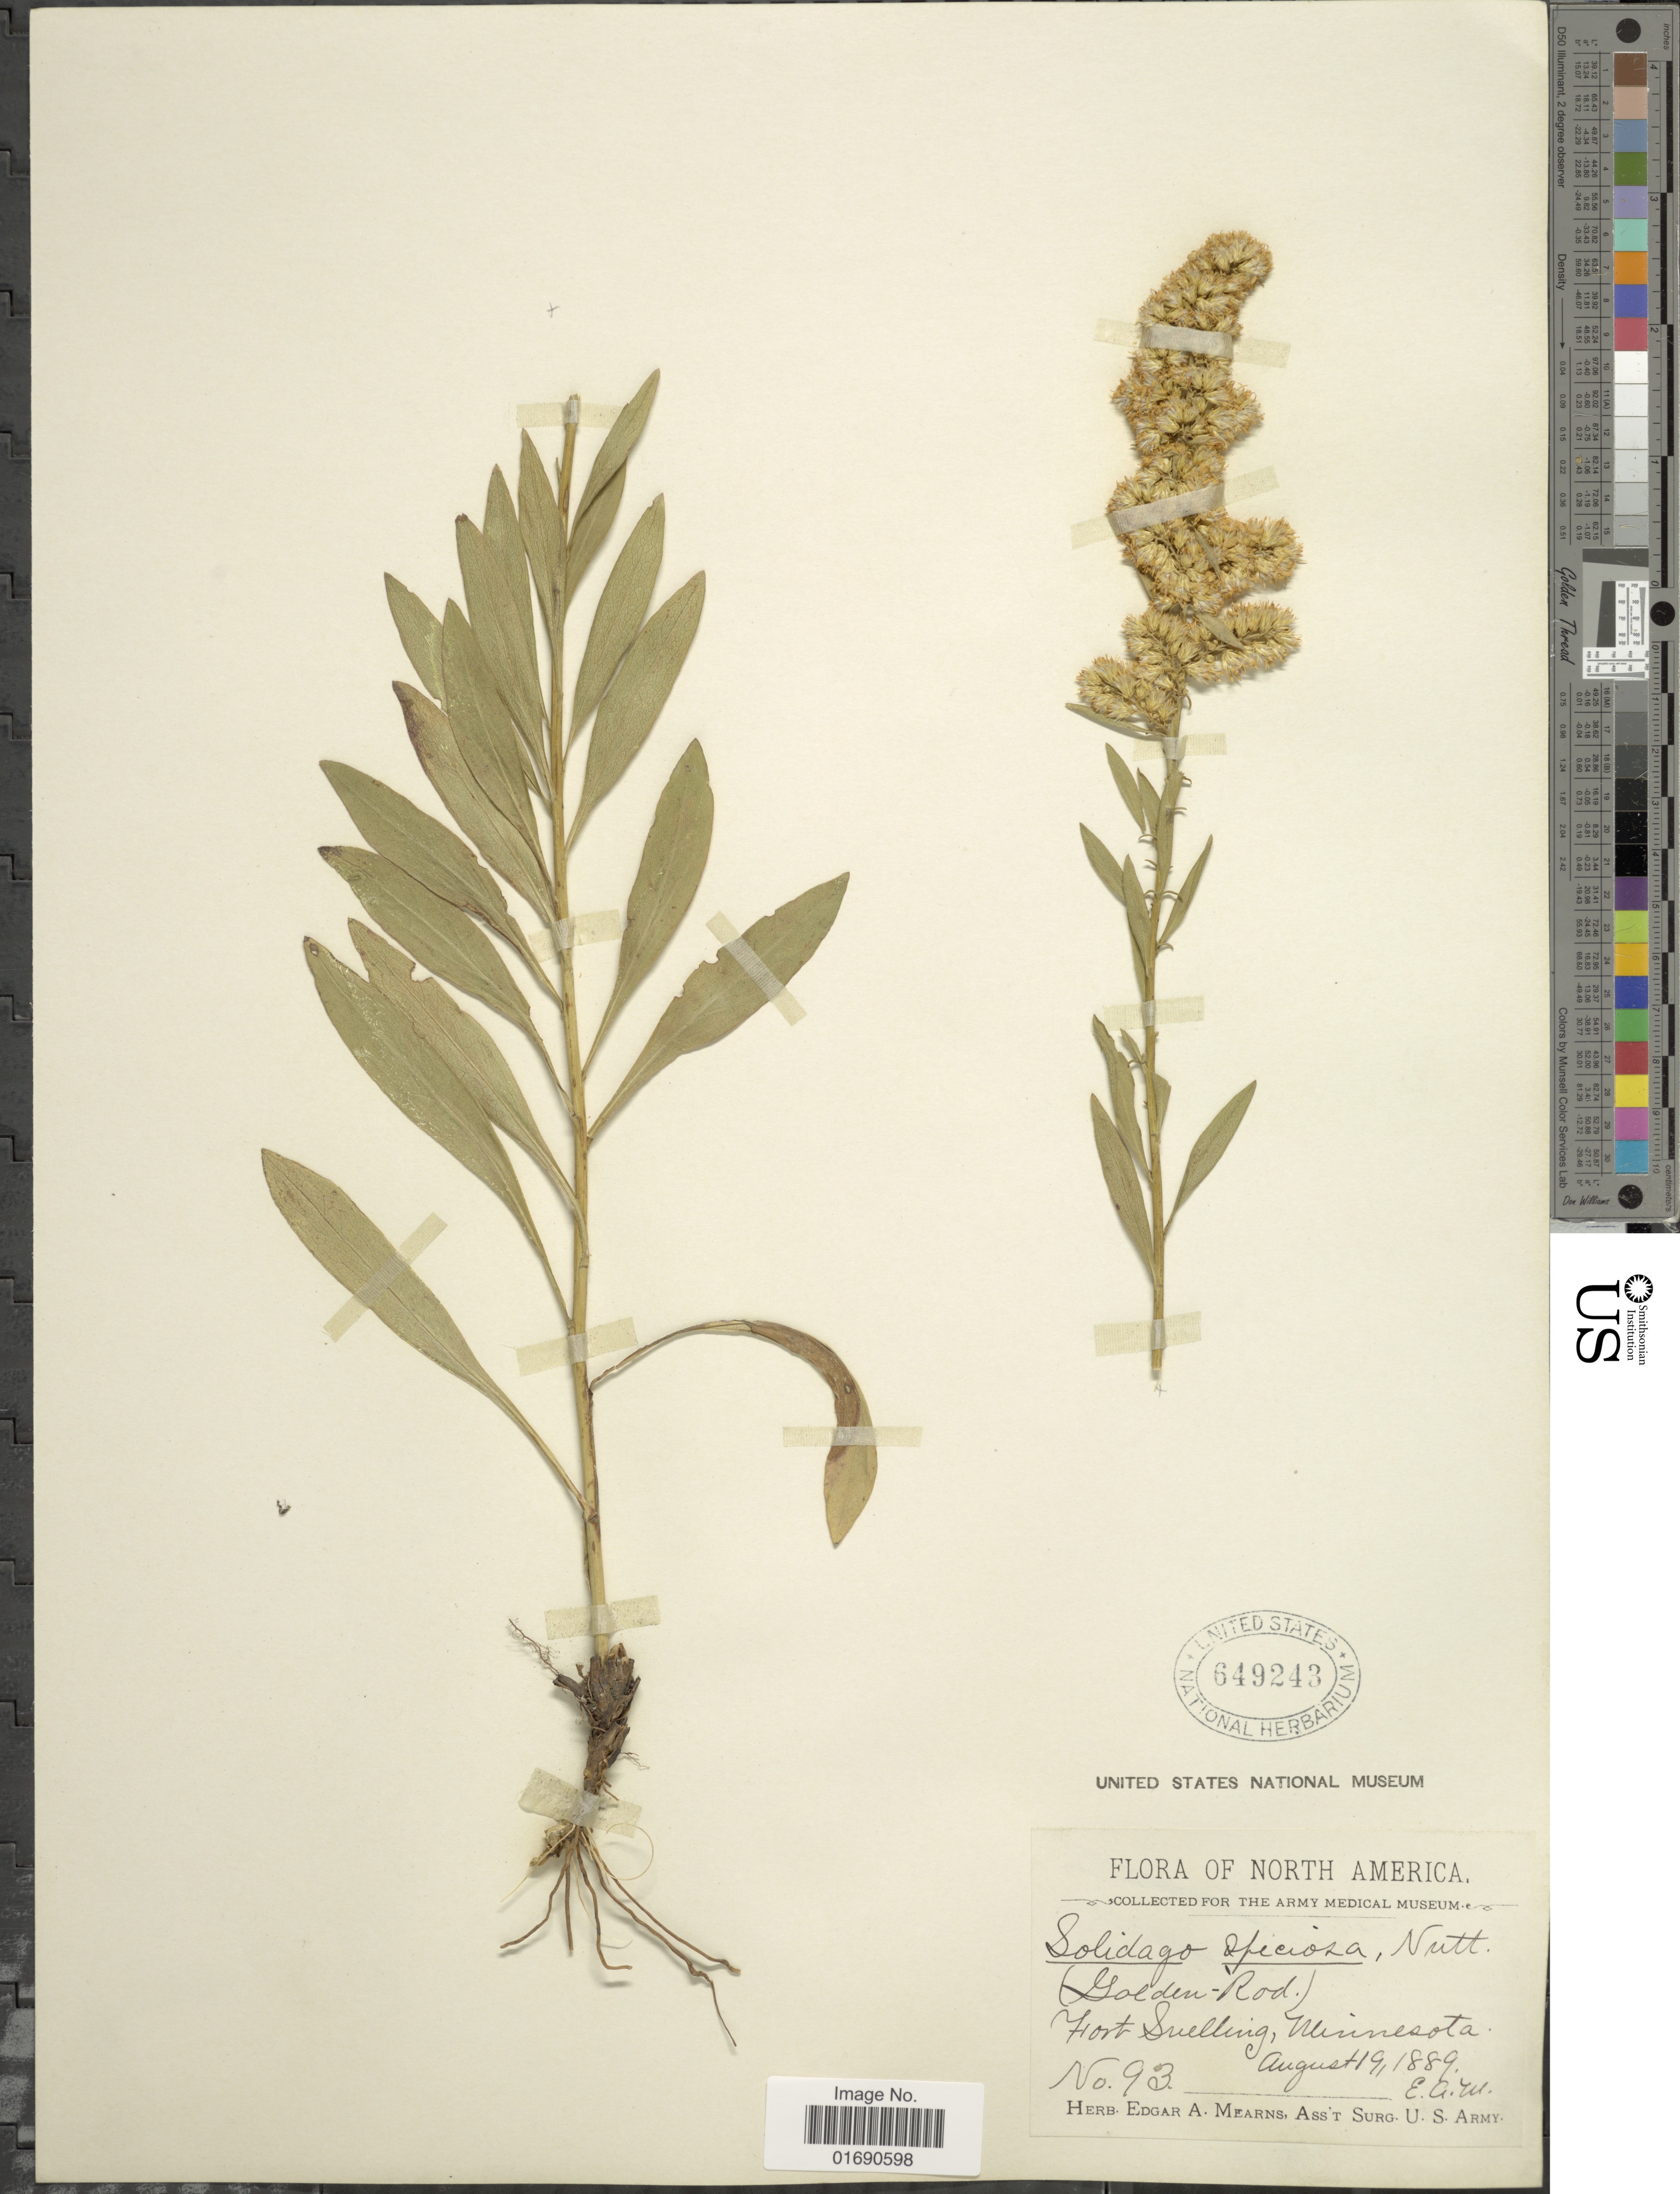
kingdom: Plantae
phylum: Tracheophyta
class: Magnoliopsida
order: Asterales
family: Asteraceae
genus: Solidago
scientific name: Solidago speciosa var. angustata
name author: Torr. & A. Gray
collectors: E. A. Mearns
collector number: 93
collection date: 1889-08-19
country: United States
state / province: Minnesota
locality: Fort Snelling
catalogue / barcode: US 649243